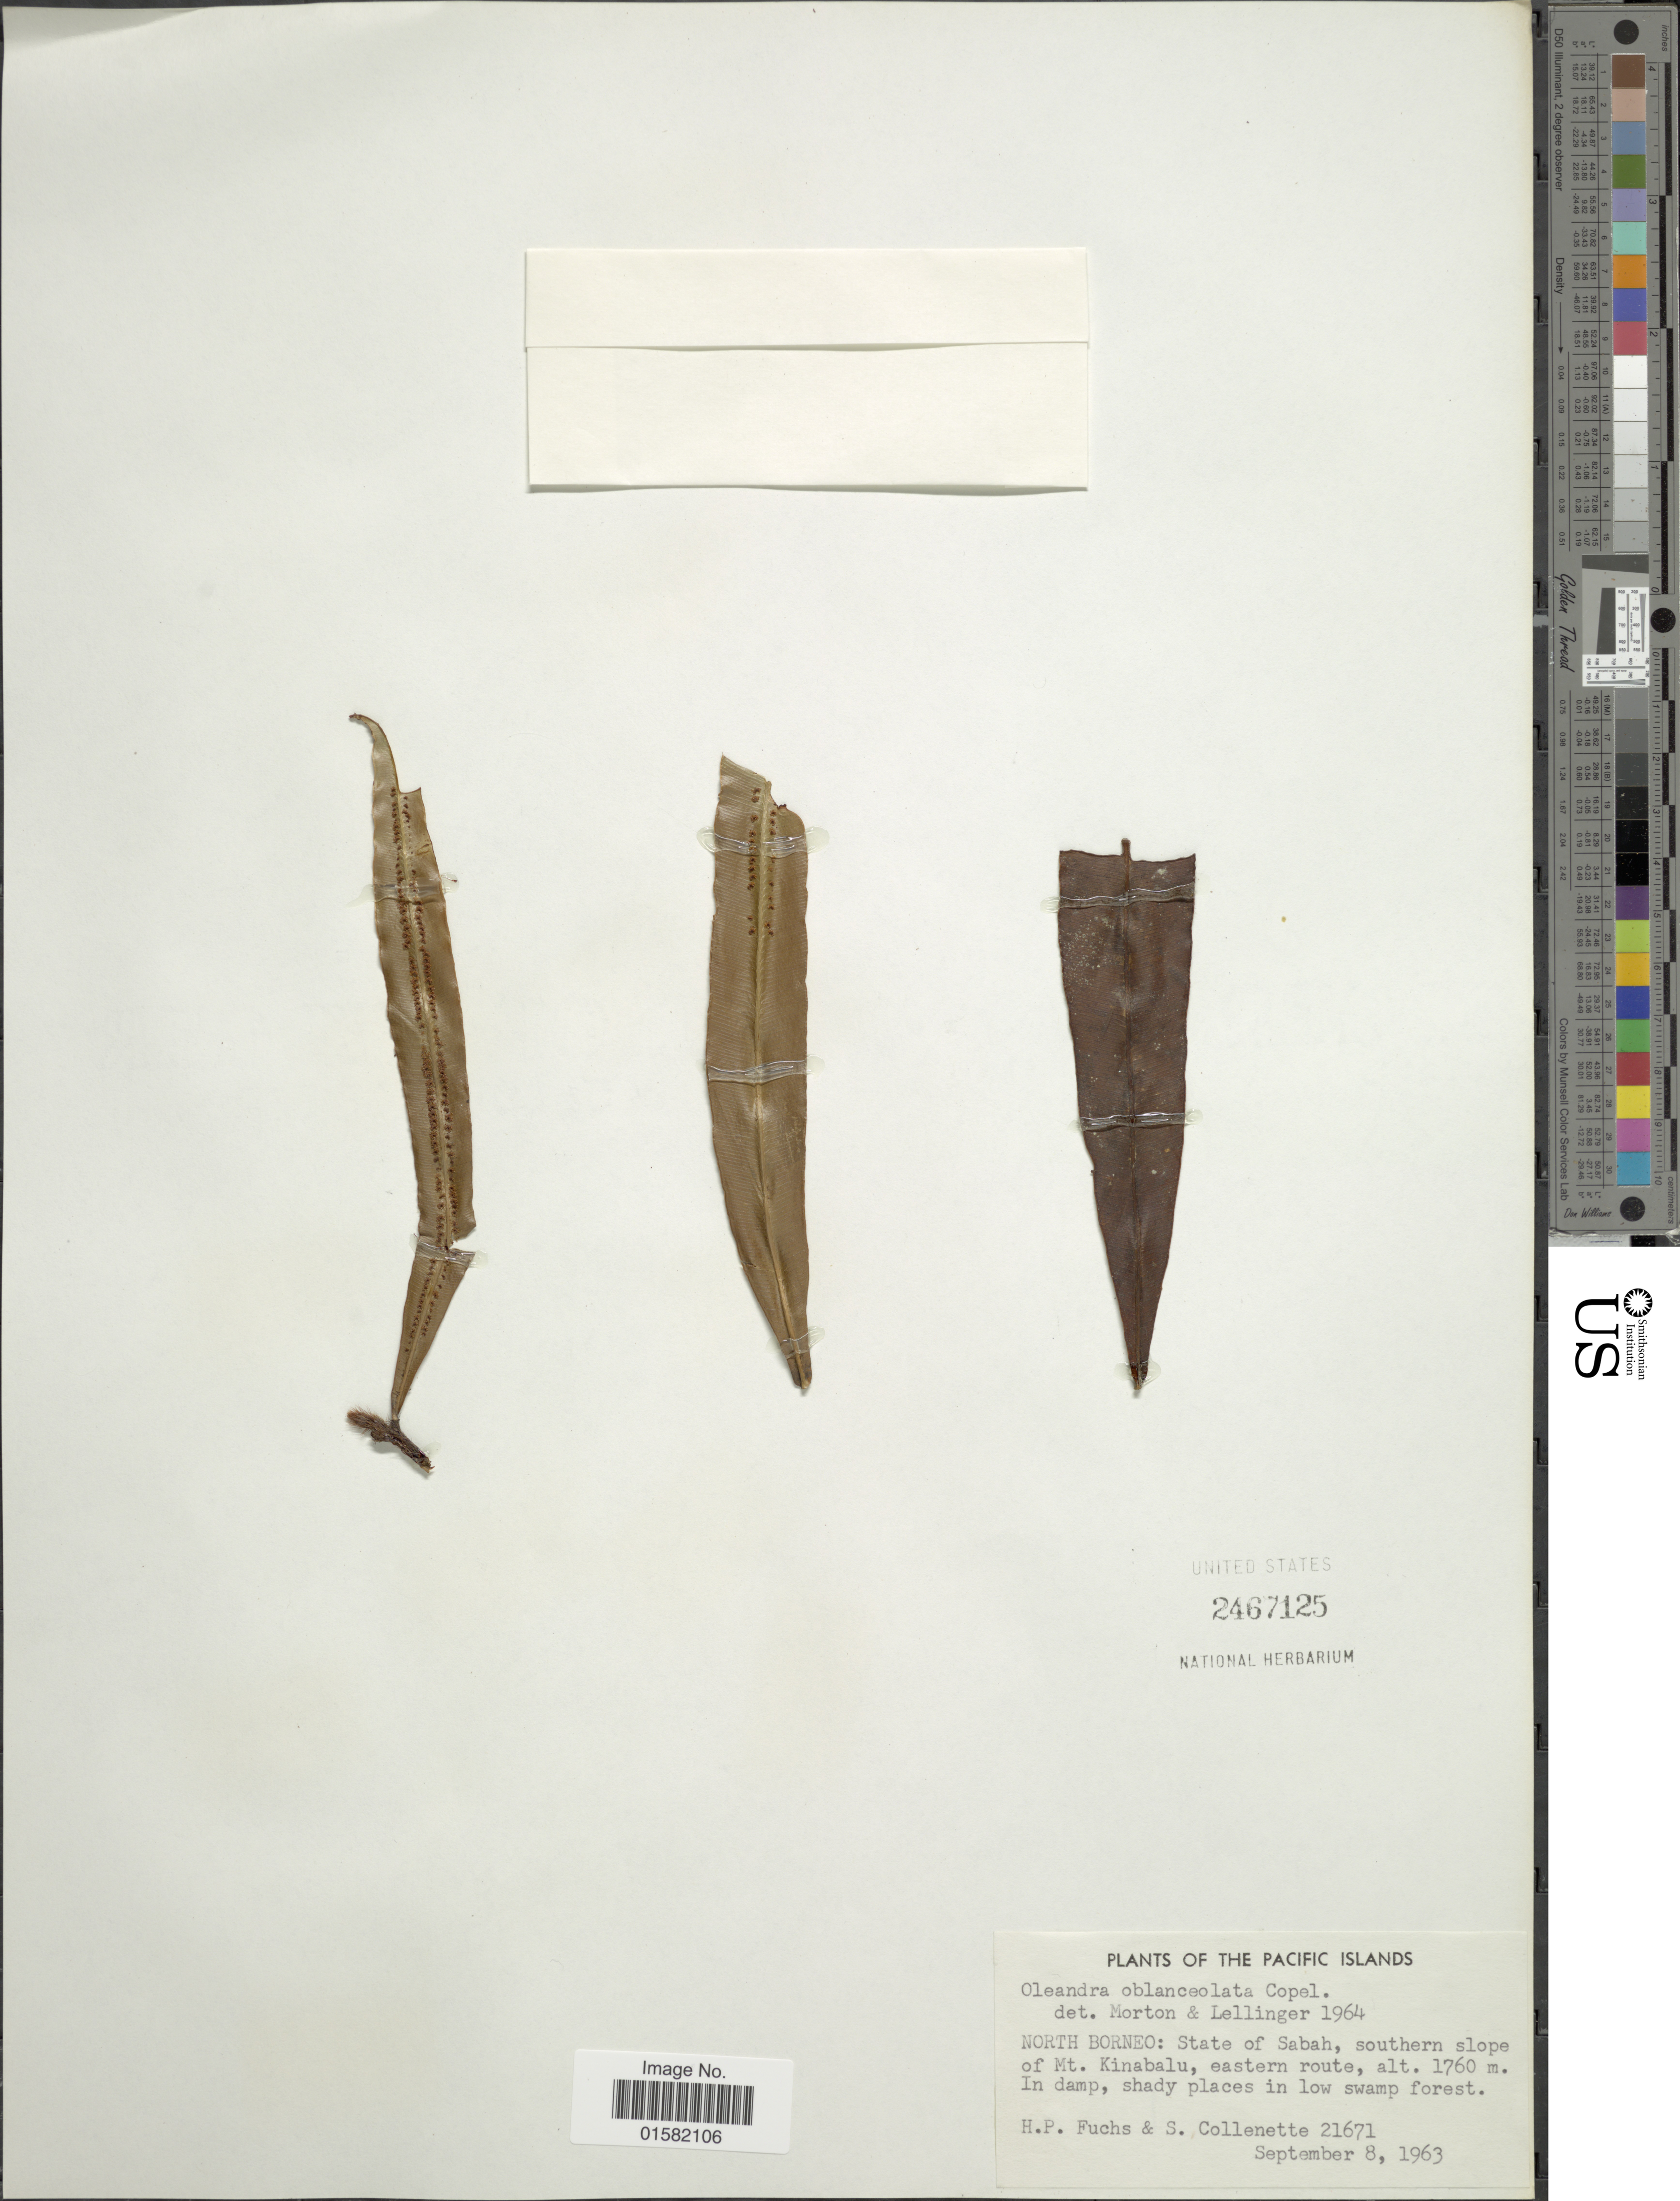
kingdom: Plantae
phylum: Tracheophyta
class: Polypodiopsida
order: Polypodiales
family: Oleandraceae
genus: Oleandra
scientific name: Oleandra oblanceolata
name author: Copel.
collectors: H. P. Fuchs & S. Collenette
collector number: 21671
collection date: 1963-09-08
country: Malaysia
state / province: Sabah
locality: The Pacific Islands, North Borneo: State of Sabah, southern slope of Mt. Kinabalu, eastern route.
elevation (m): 1760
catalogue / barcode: US 2467125